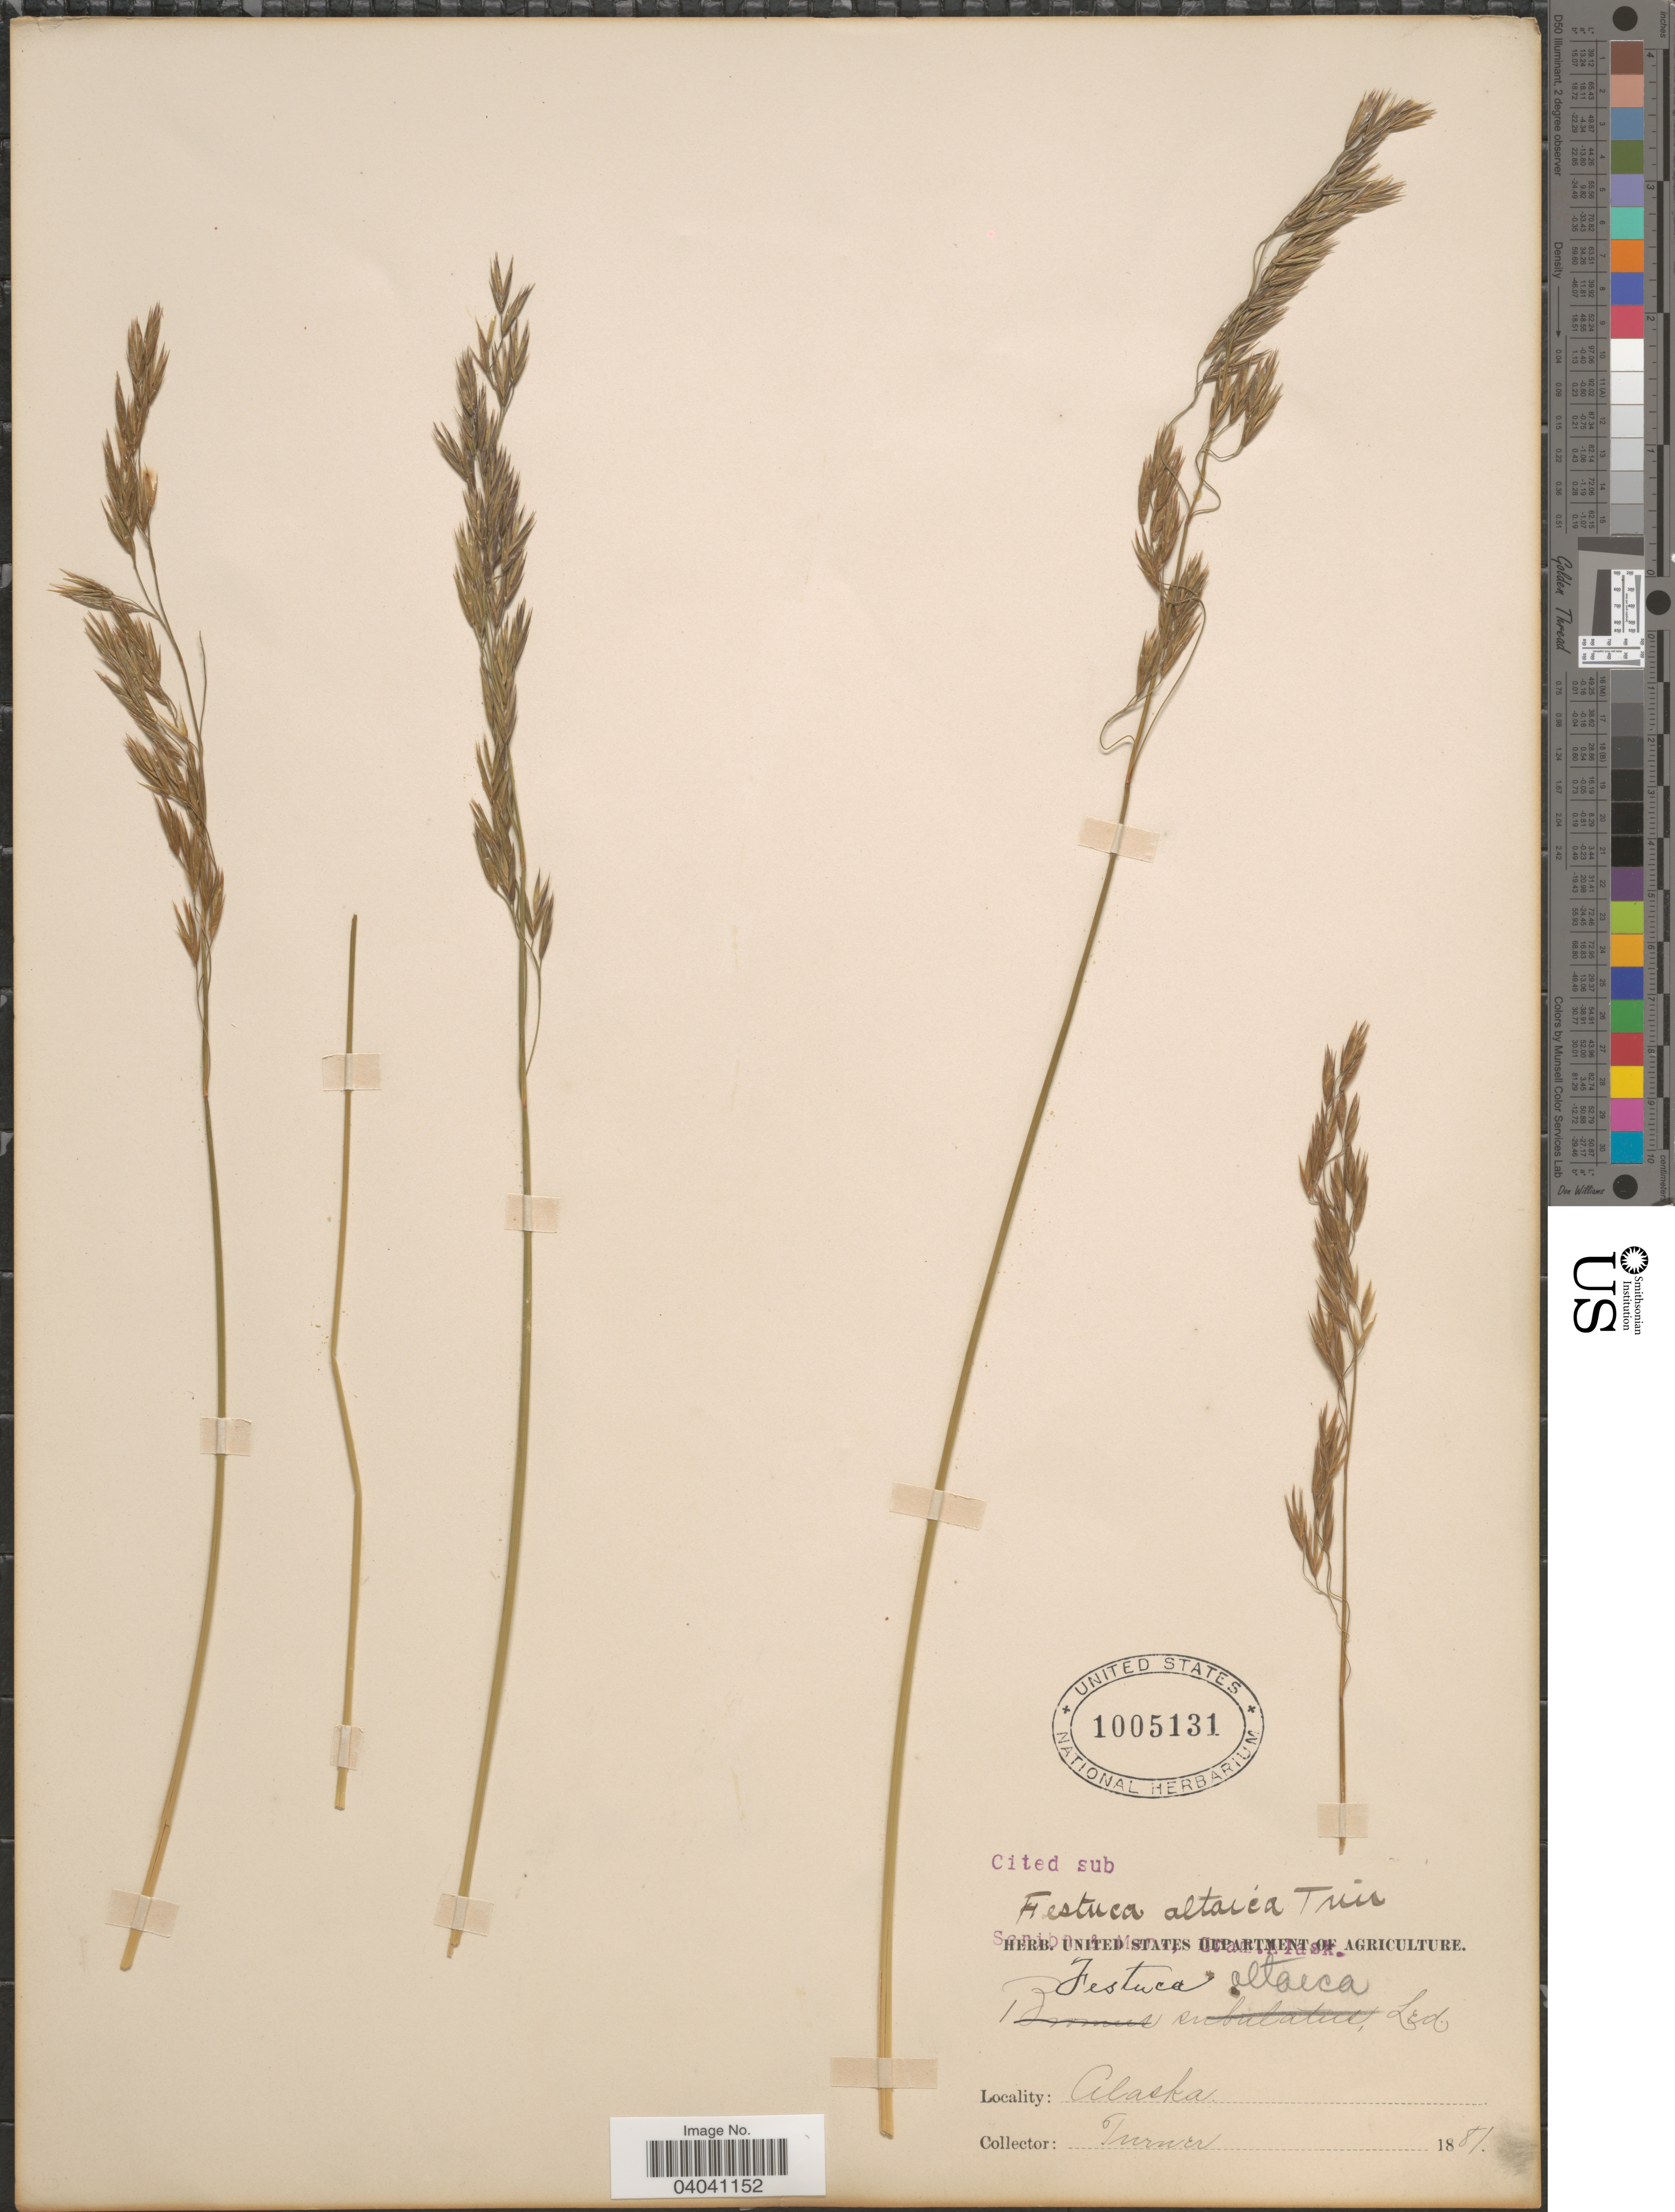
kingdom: Plantae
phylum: Tracheophyta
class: Liliopsida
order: Poales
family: Poaceae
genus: Festuca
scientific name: Festuca altaica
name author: Trin.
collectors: -. Turner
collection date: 1881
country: United States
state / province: Alaska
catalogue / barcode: US 1005131